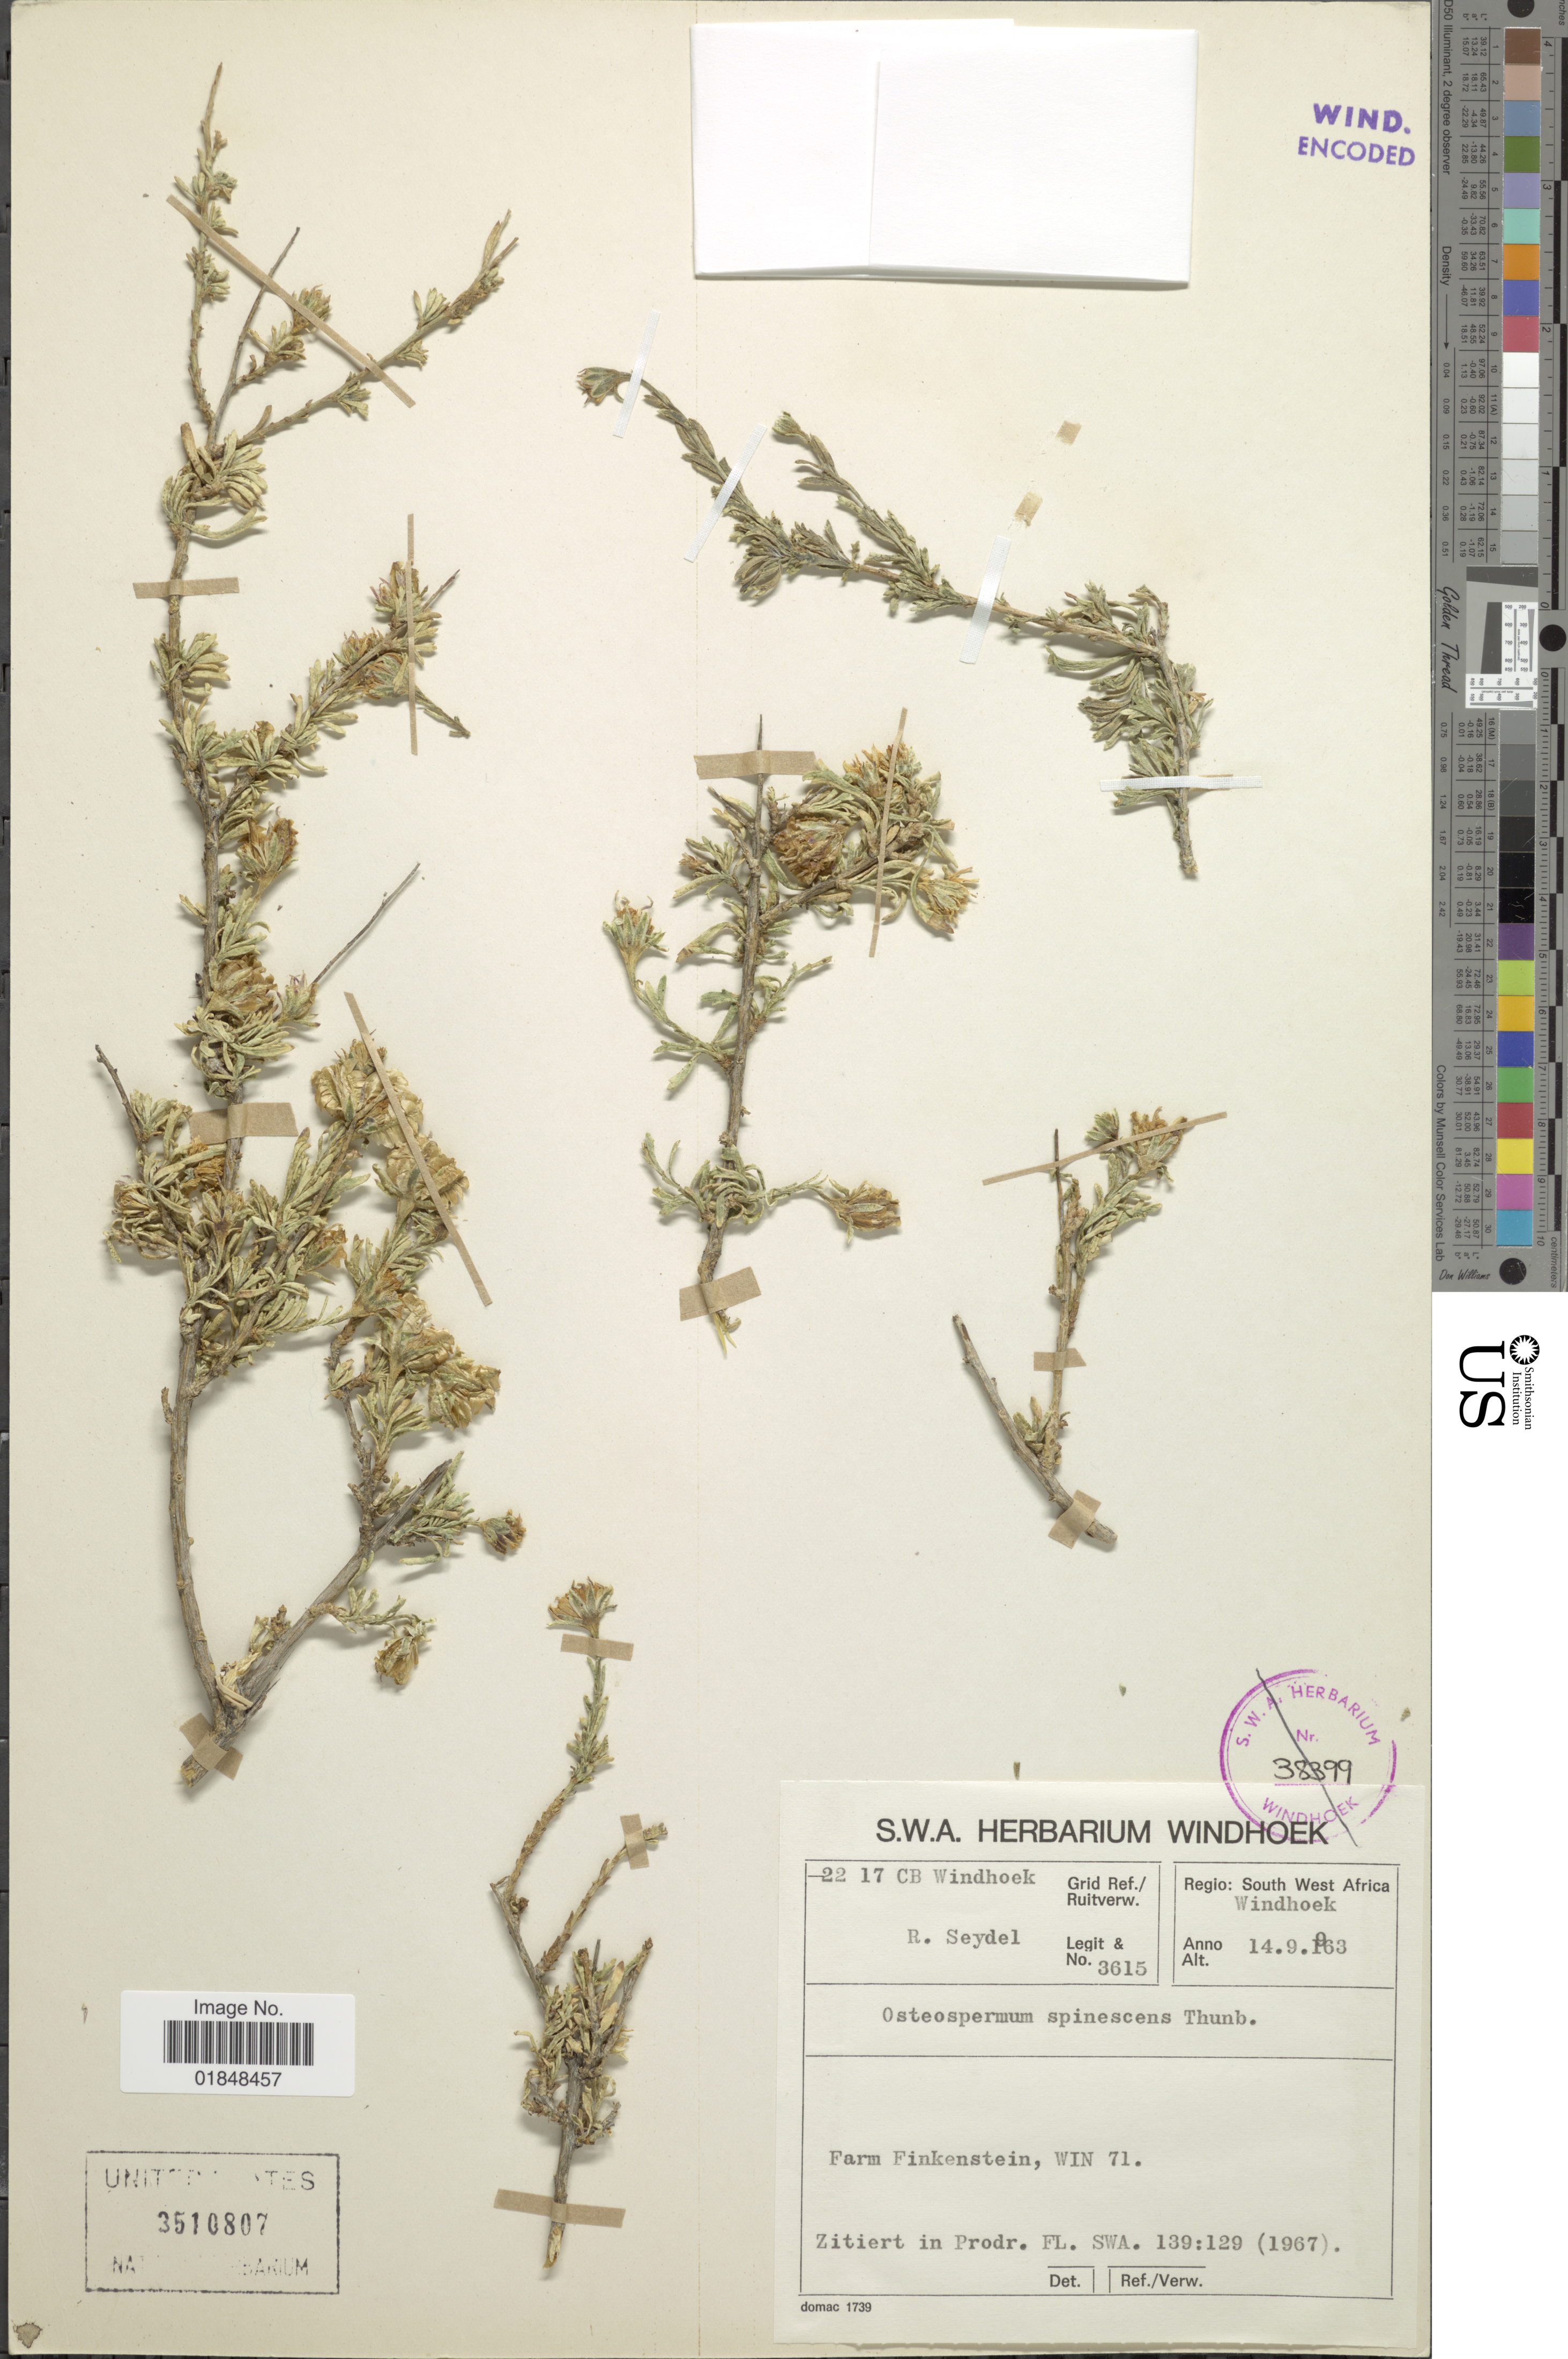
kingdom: Plantae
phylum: Tracheophyta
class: Magnoliopsida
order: Asterales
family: Asteraceae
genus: Osteospermum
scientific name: Osteospermum spinescens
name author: Thunb.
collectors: R. Seydel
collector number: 3615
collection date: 1963-09-14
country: Namibia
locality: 2217 CB Winhoek. Windhoek. Farm Finkenstein, Win 71.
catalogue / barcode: US 3510807